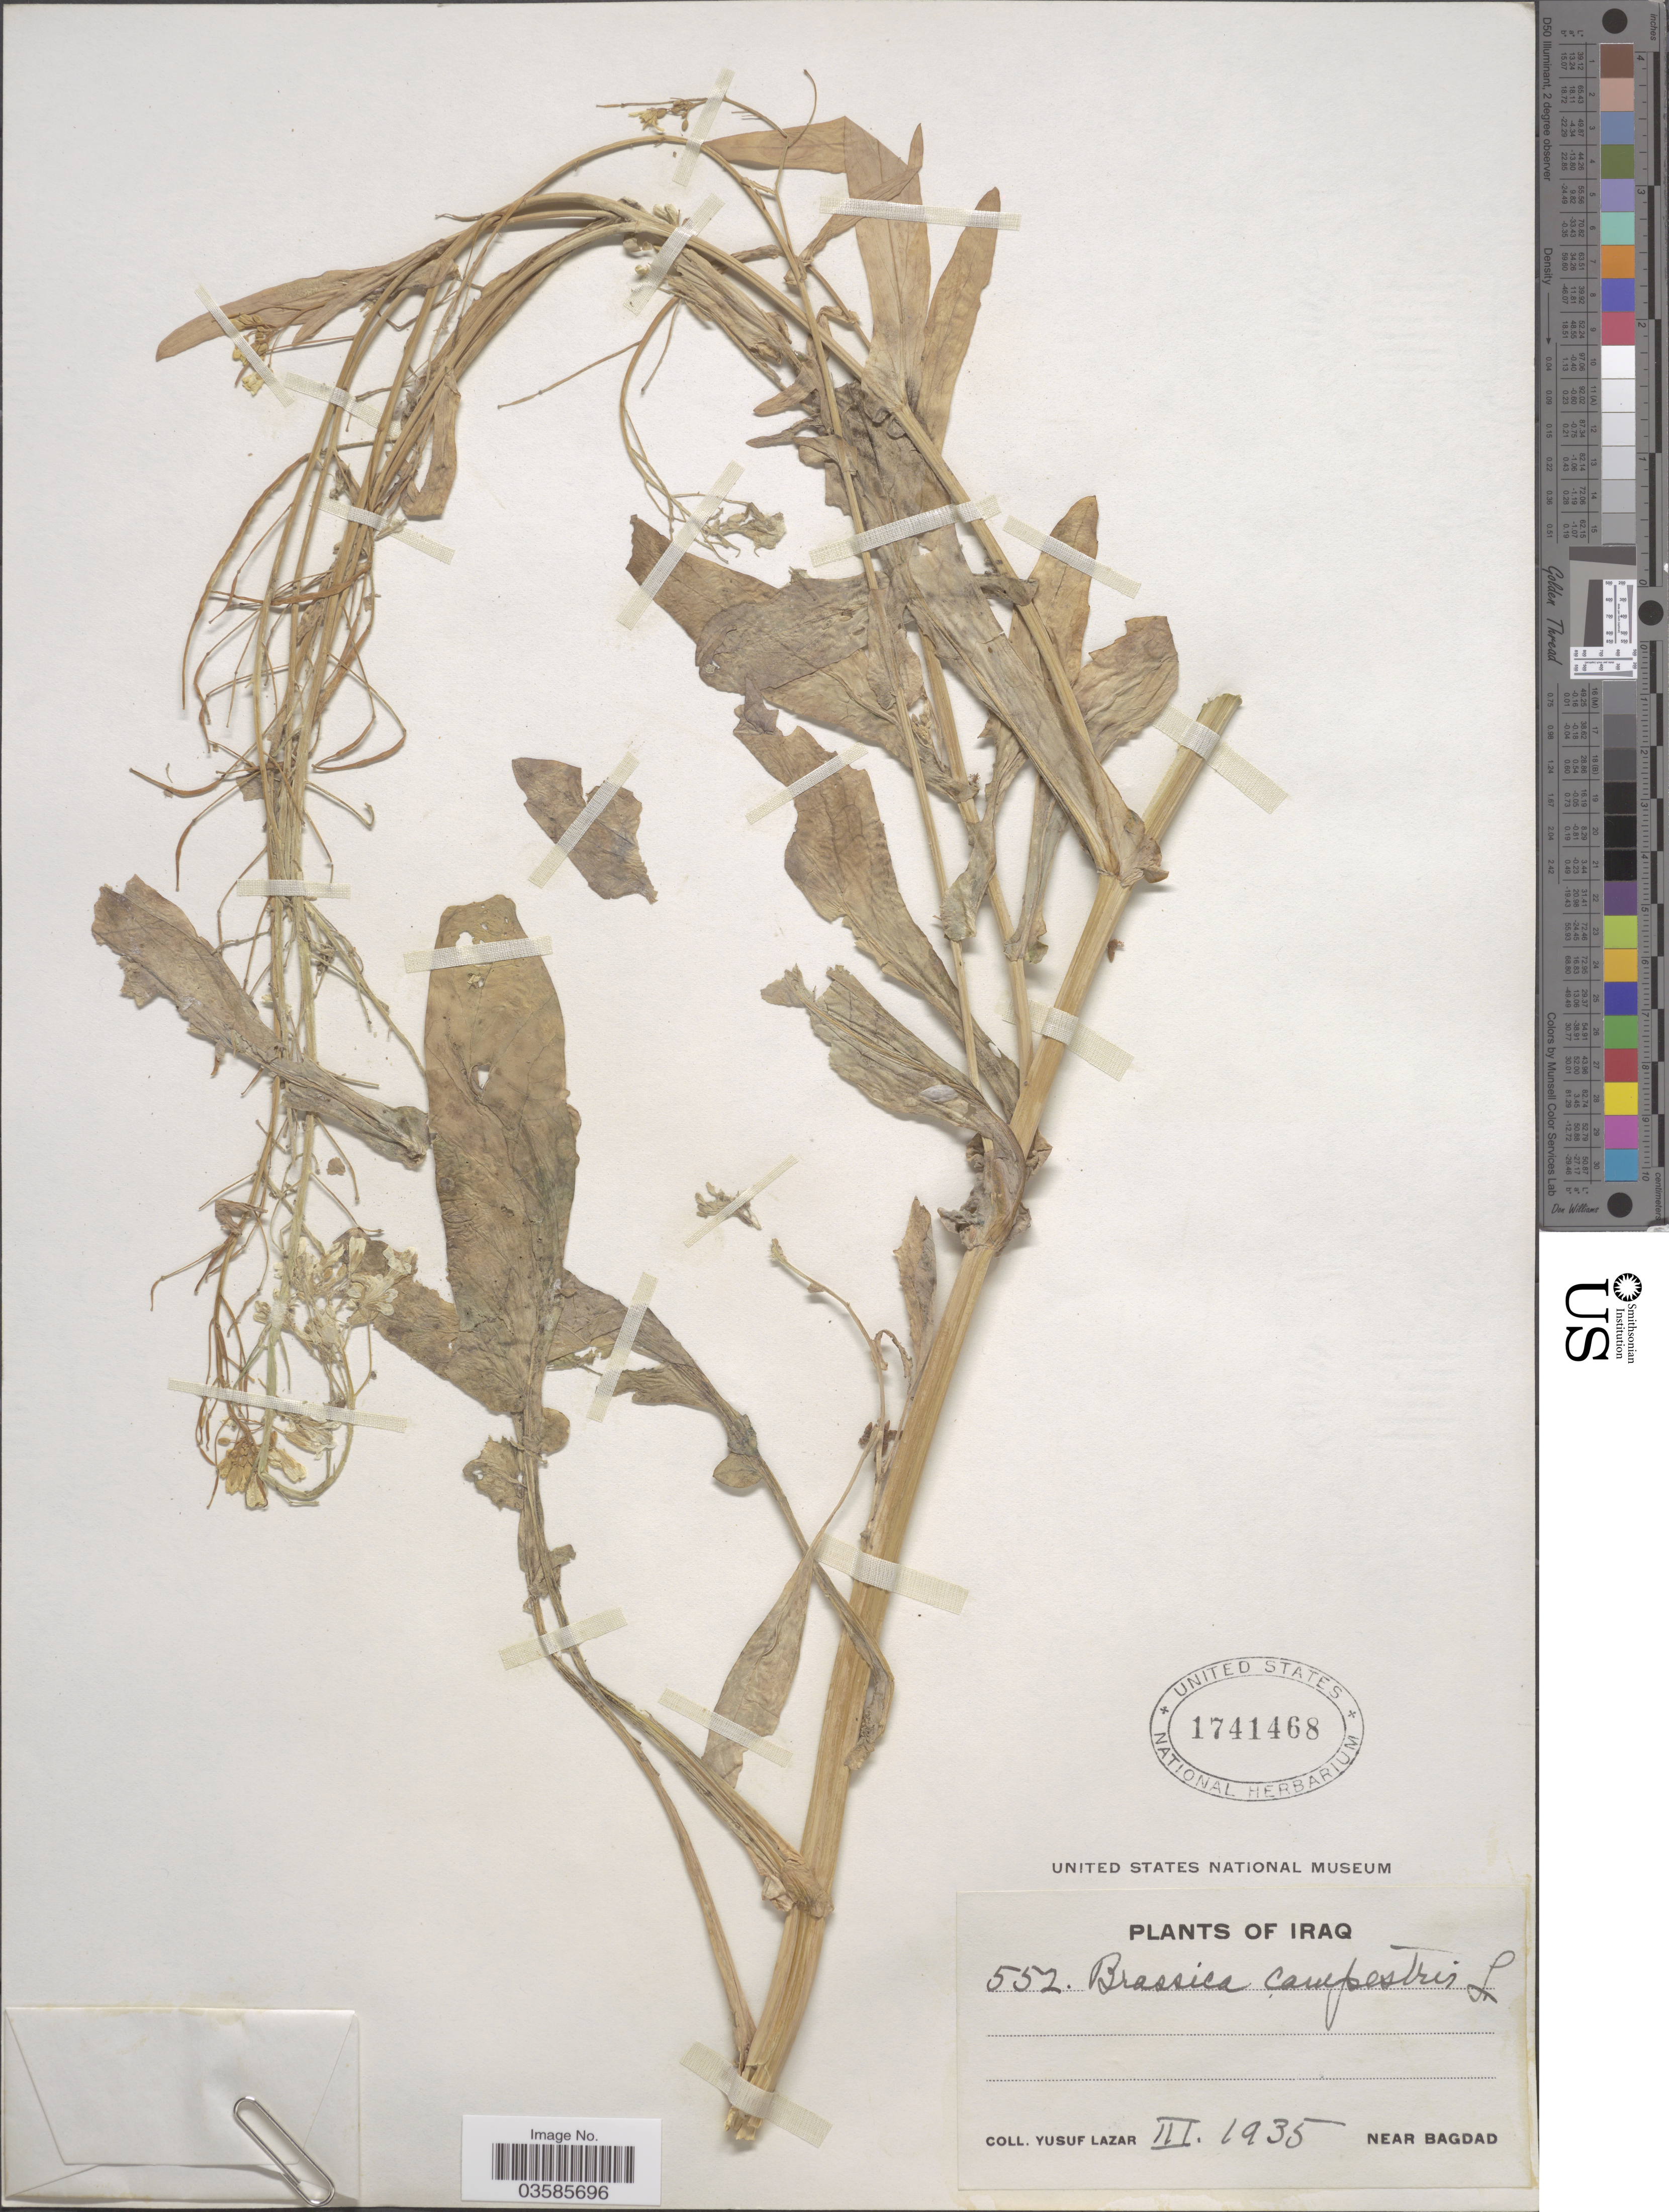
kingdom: Plantae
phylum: Tracheophyta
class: Magnoliopsida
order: Brassicales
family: Brassicaceae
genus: Brassica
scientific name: Brassica rapa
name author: L.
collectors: Y. Lazar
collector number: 552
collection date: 1935-03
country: Iraq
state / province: Baghdad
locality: Near Bagdad.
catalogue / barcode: US 1741468